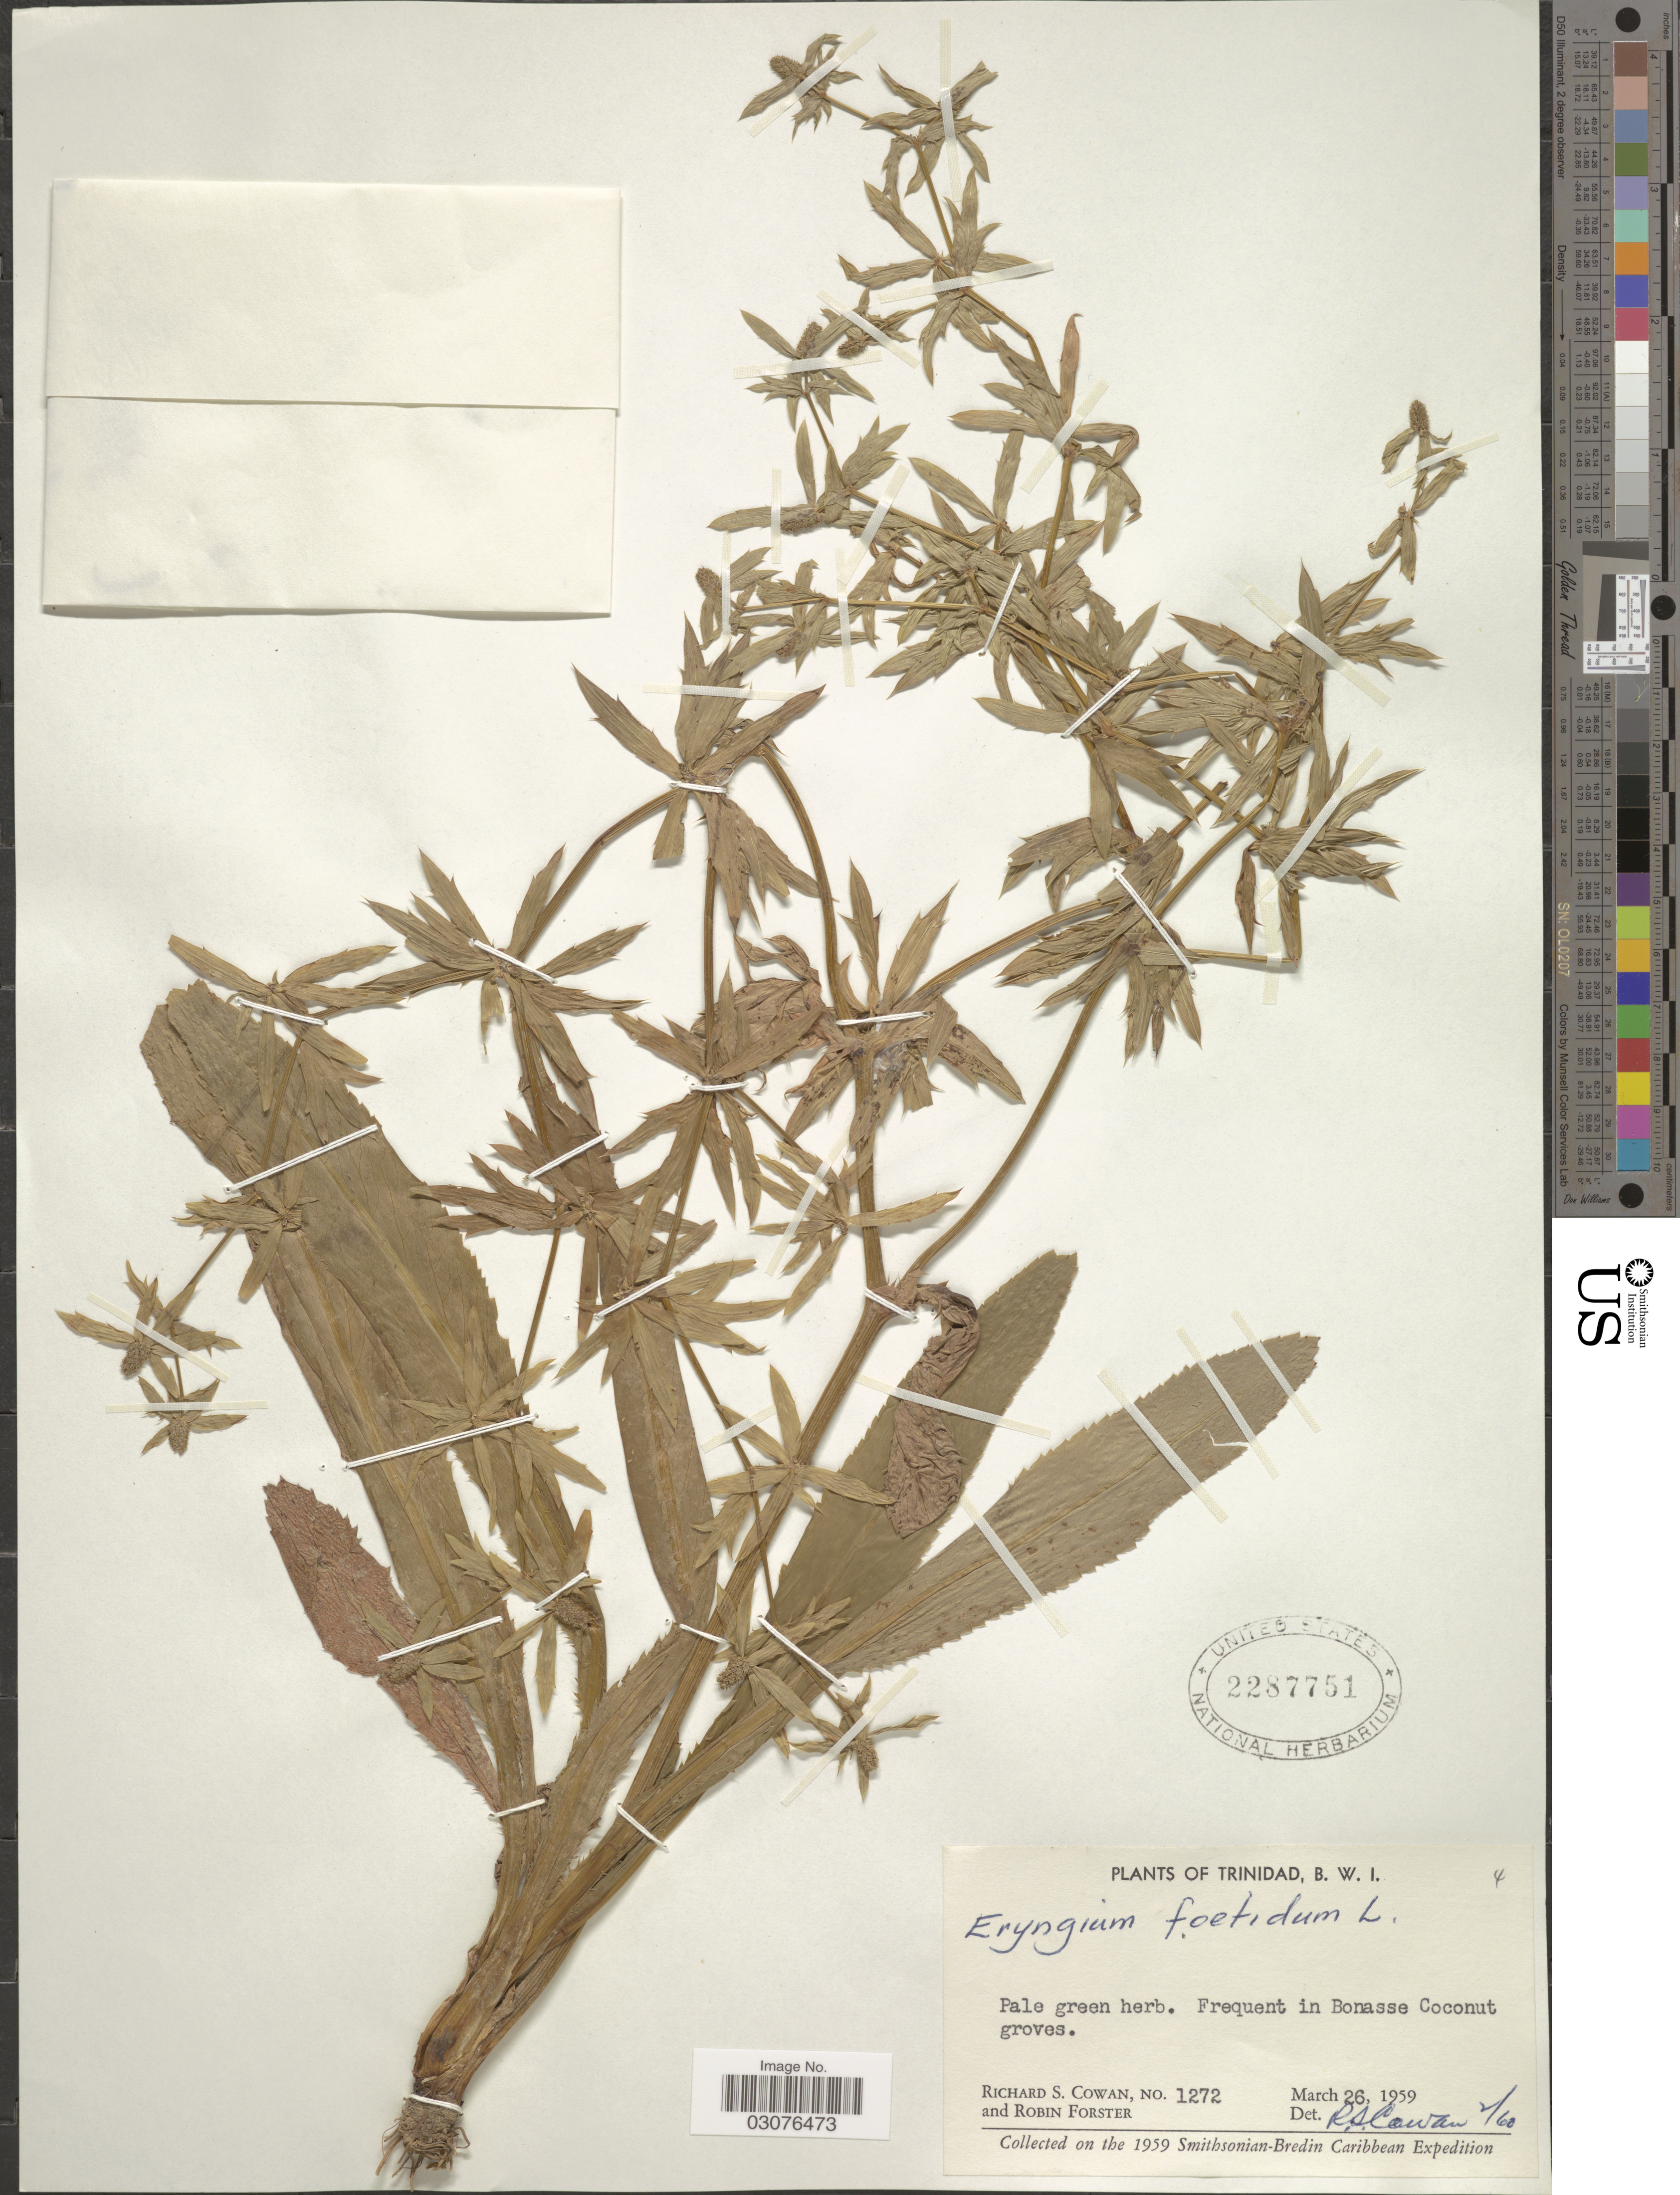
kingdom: Plantae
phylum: Tracheophyta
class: Magnoliopsida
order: Apiales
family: Apiaceae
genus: Eryngium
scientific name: Eryngium foetidum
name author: L.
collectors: R. S. Cowan & R. Forster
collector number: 1272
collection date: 1959-03-26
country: Trinidad and Tobago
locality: Trinidad. Frequent in Bonasse Coconut groves.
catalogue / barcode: US 2287751